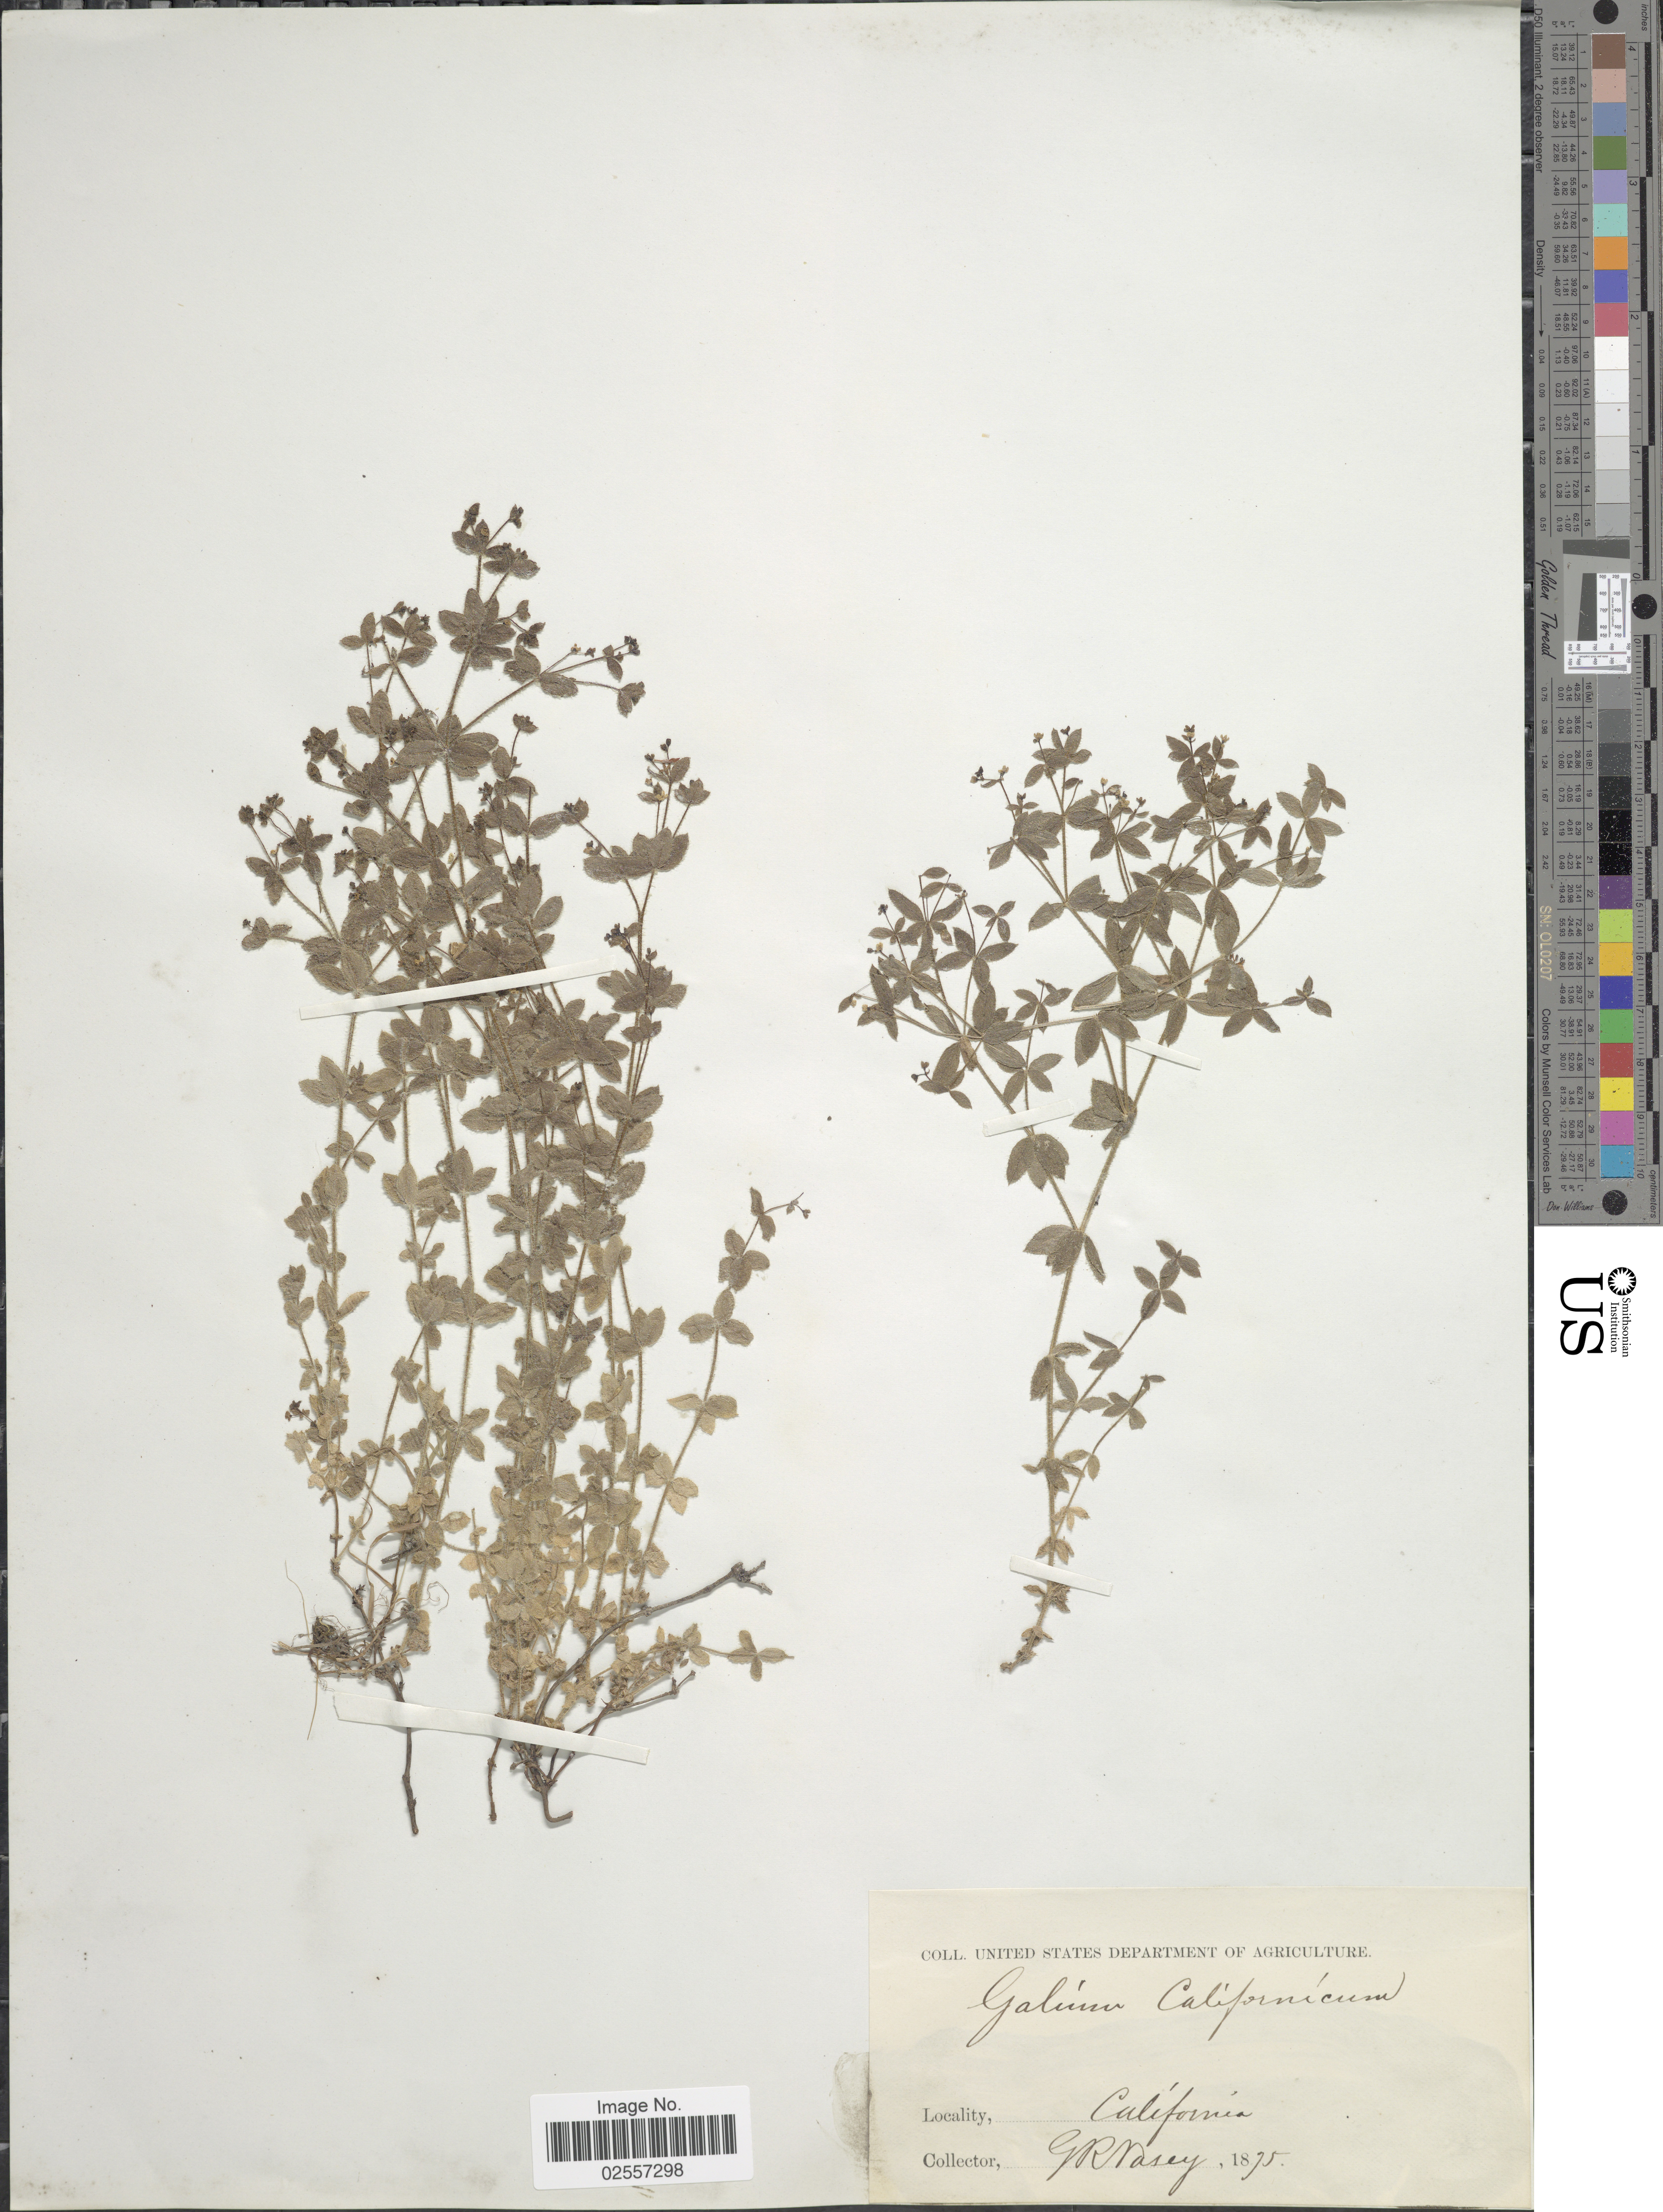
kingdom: Plantae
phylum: Tracheophyta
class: Magnoliopsida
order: Gentianales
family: Rubiaceae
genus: Galium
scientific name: Galium californicum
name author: Hook. & Arn.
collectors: G. R. Vasey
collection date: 1875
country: United States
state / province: California